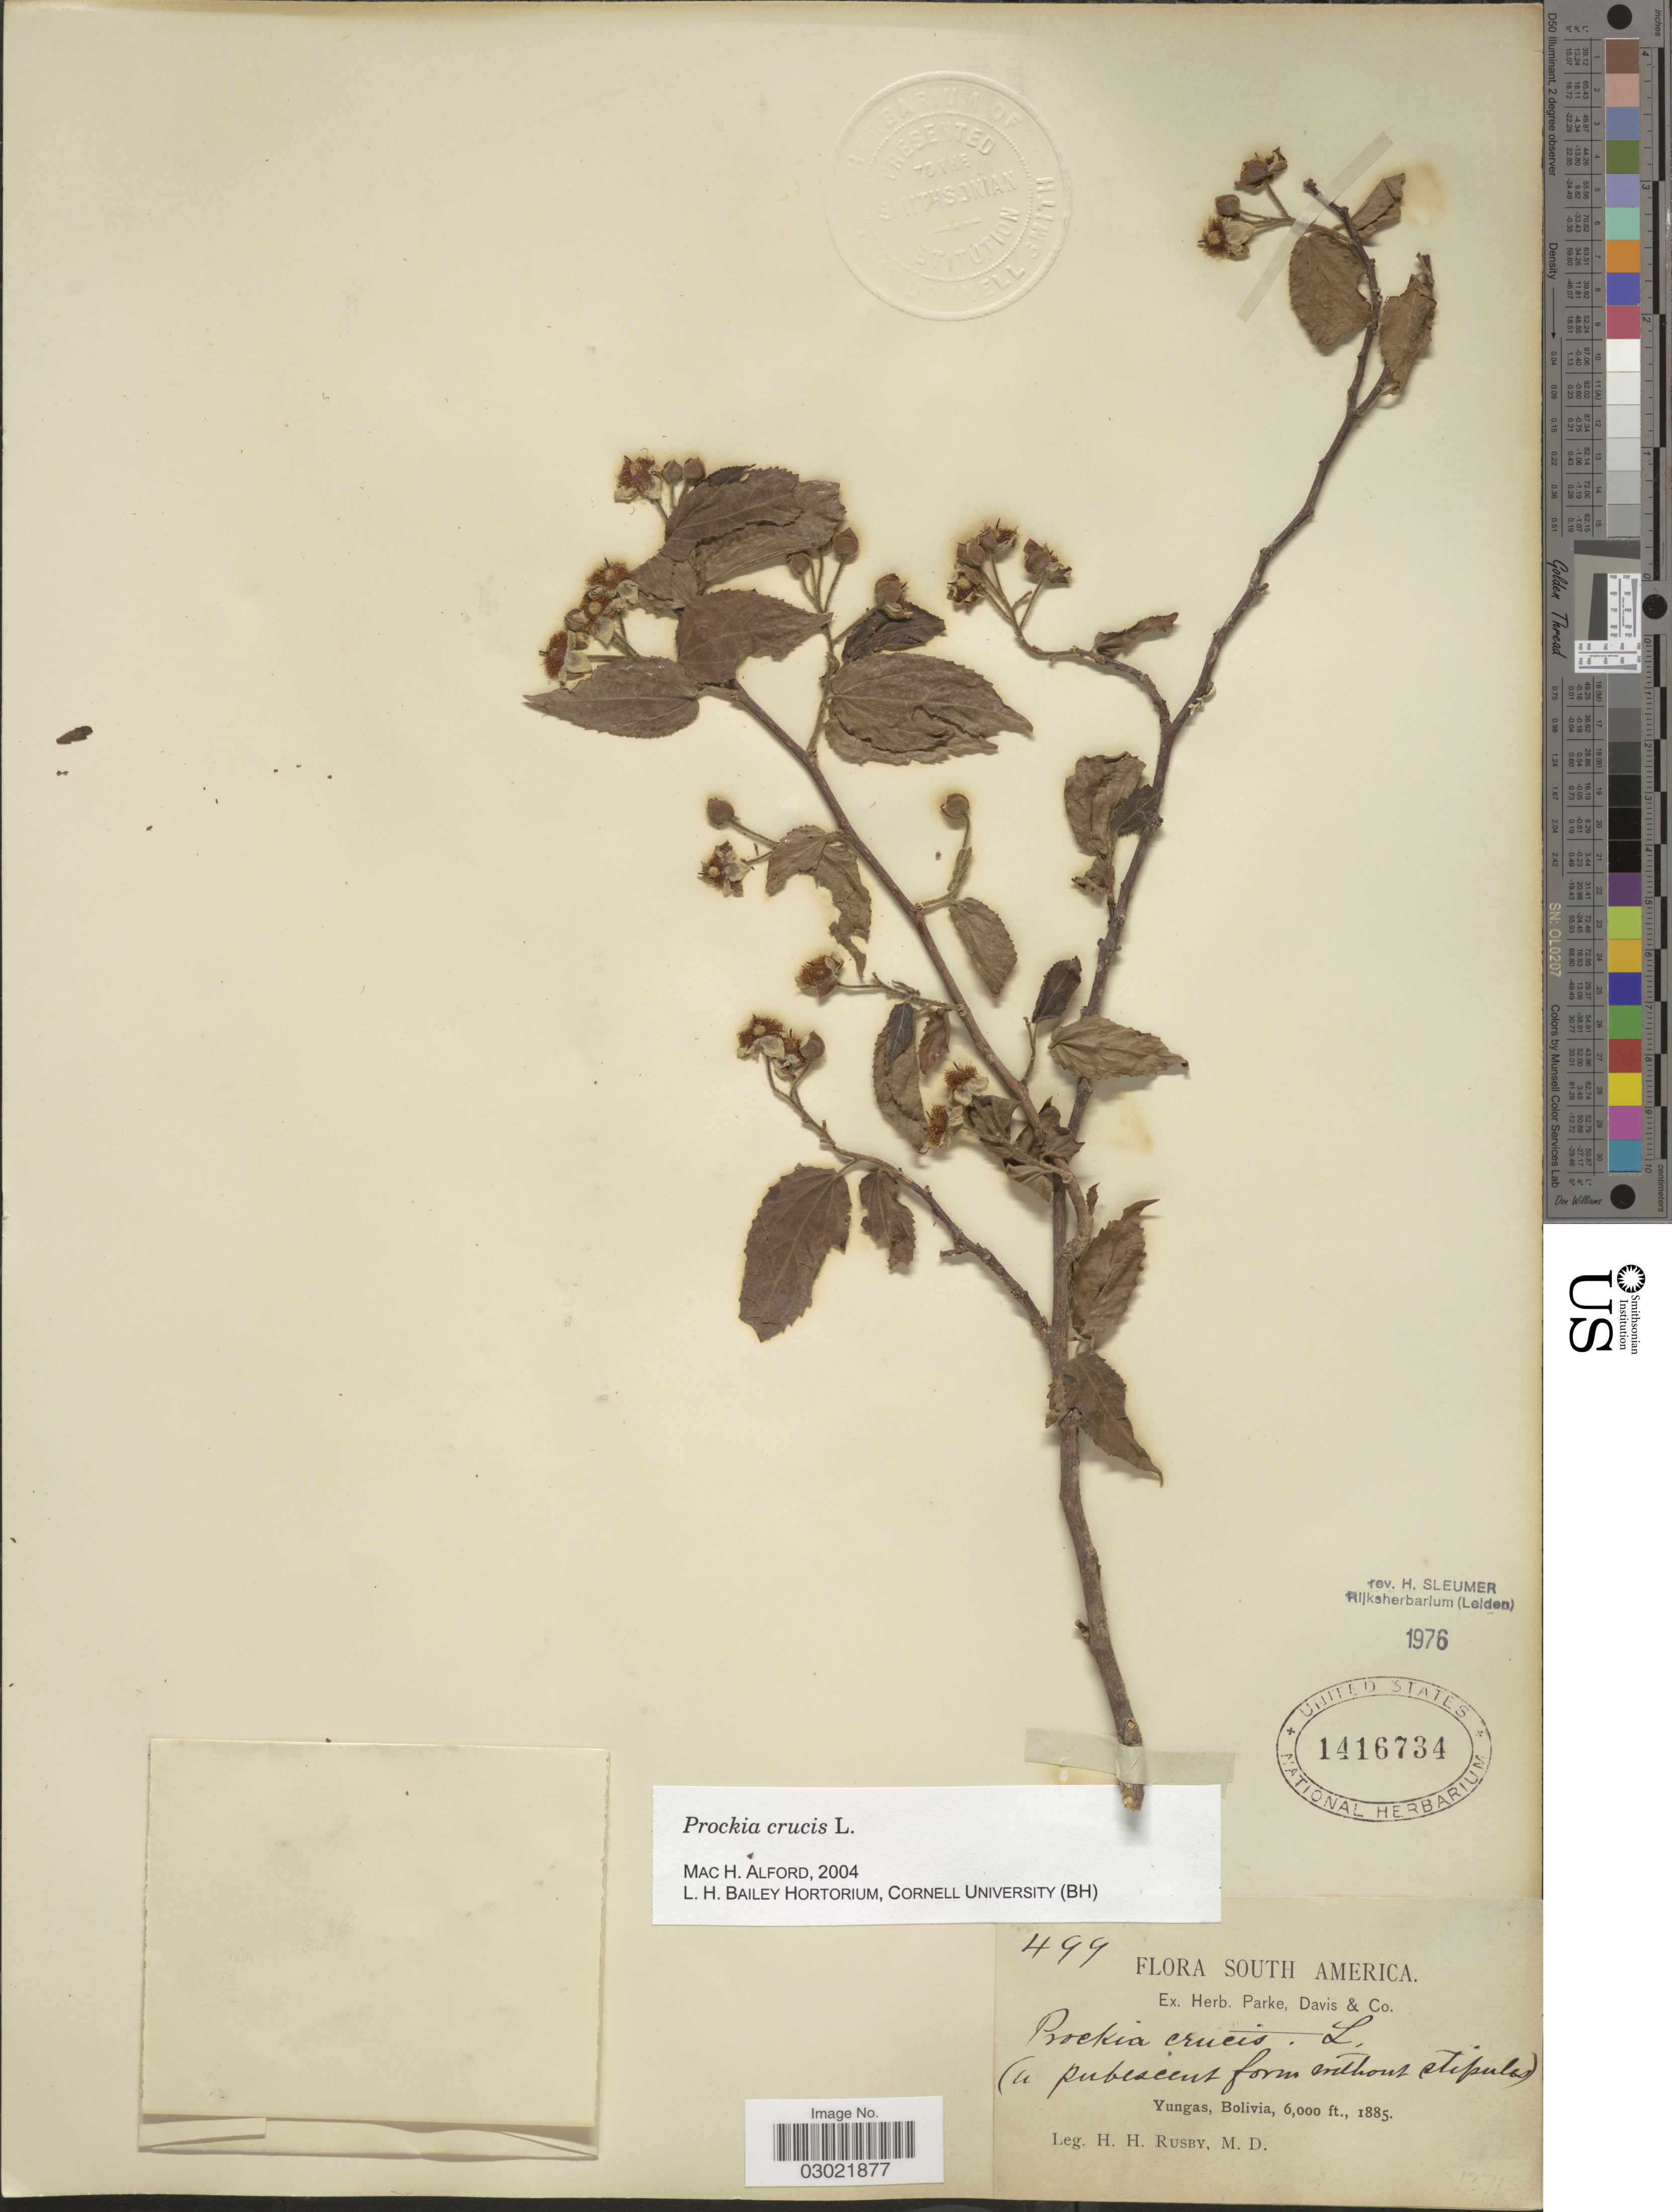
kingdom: Plantae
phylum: Tracheophyta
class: Magnoliopsida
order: Malpighiales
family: Salicaceae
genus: Prockia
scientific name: Prockia crucis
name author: P. Browne ex L.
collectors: H. H. Rusby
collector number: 499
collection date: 1885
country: Bolivia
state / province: La Paz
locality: Yungas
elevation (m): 1829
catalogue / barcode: US 1416734